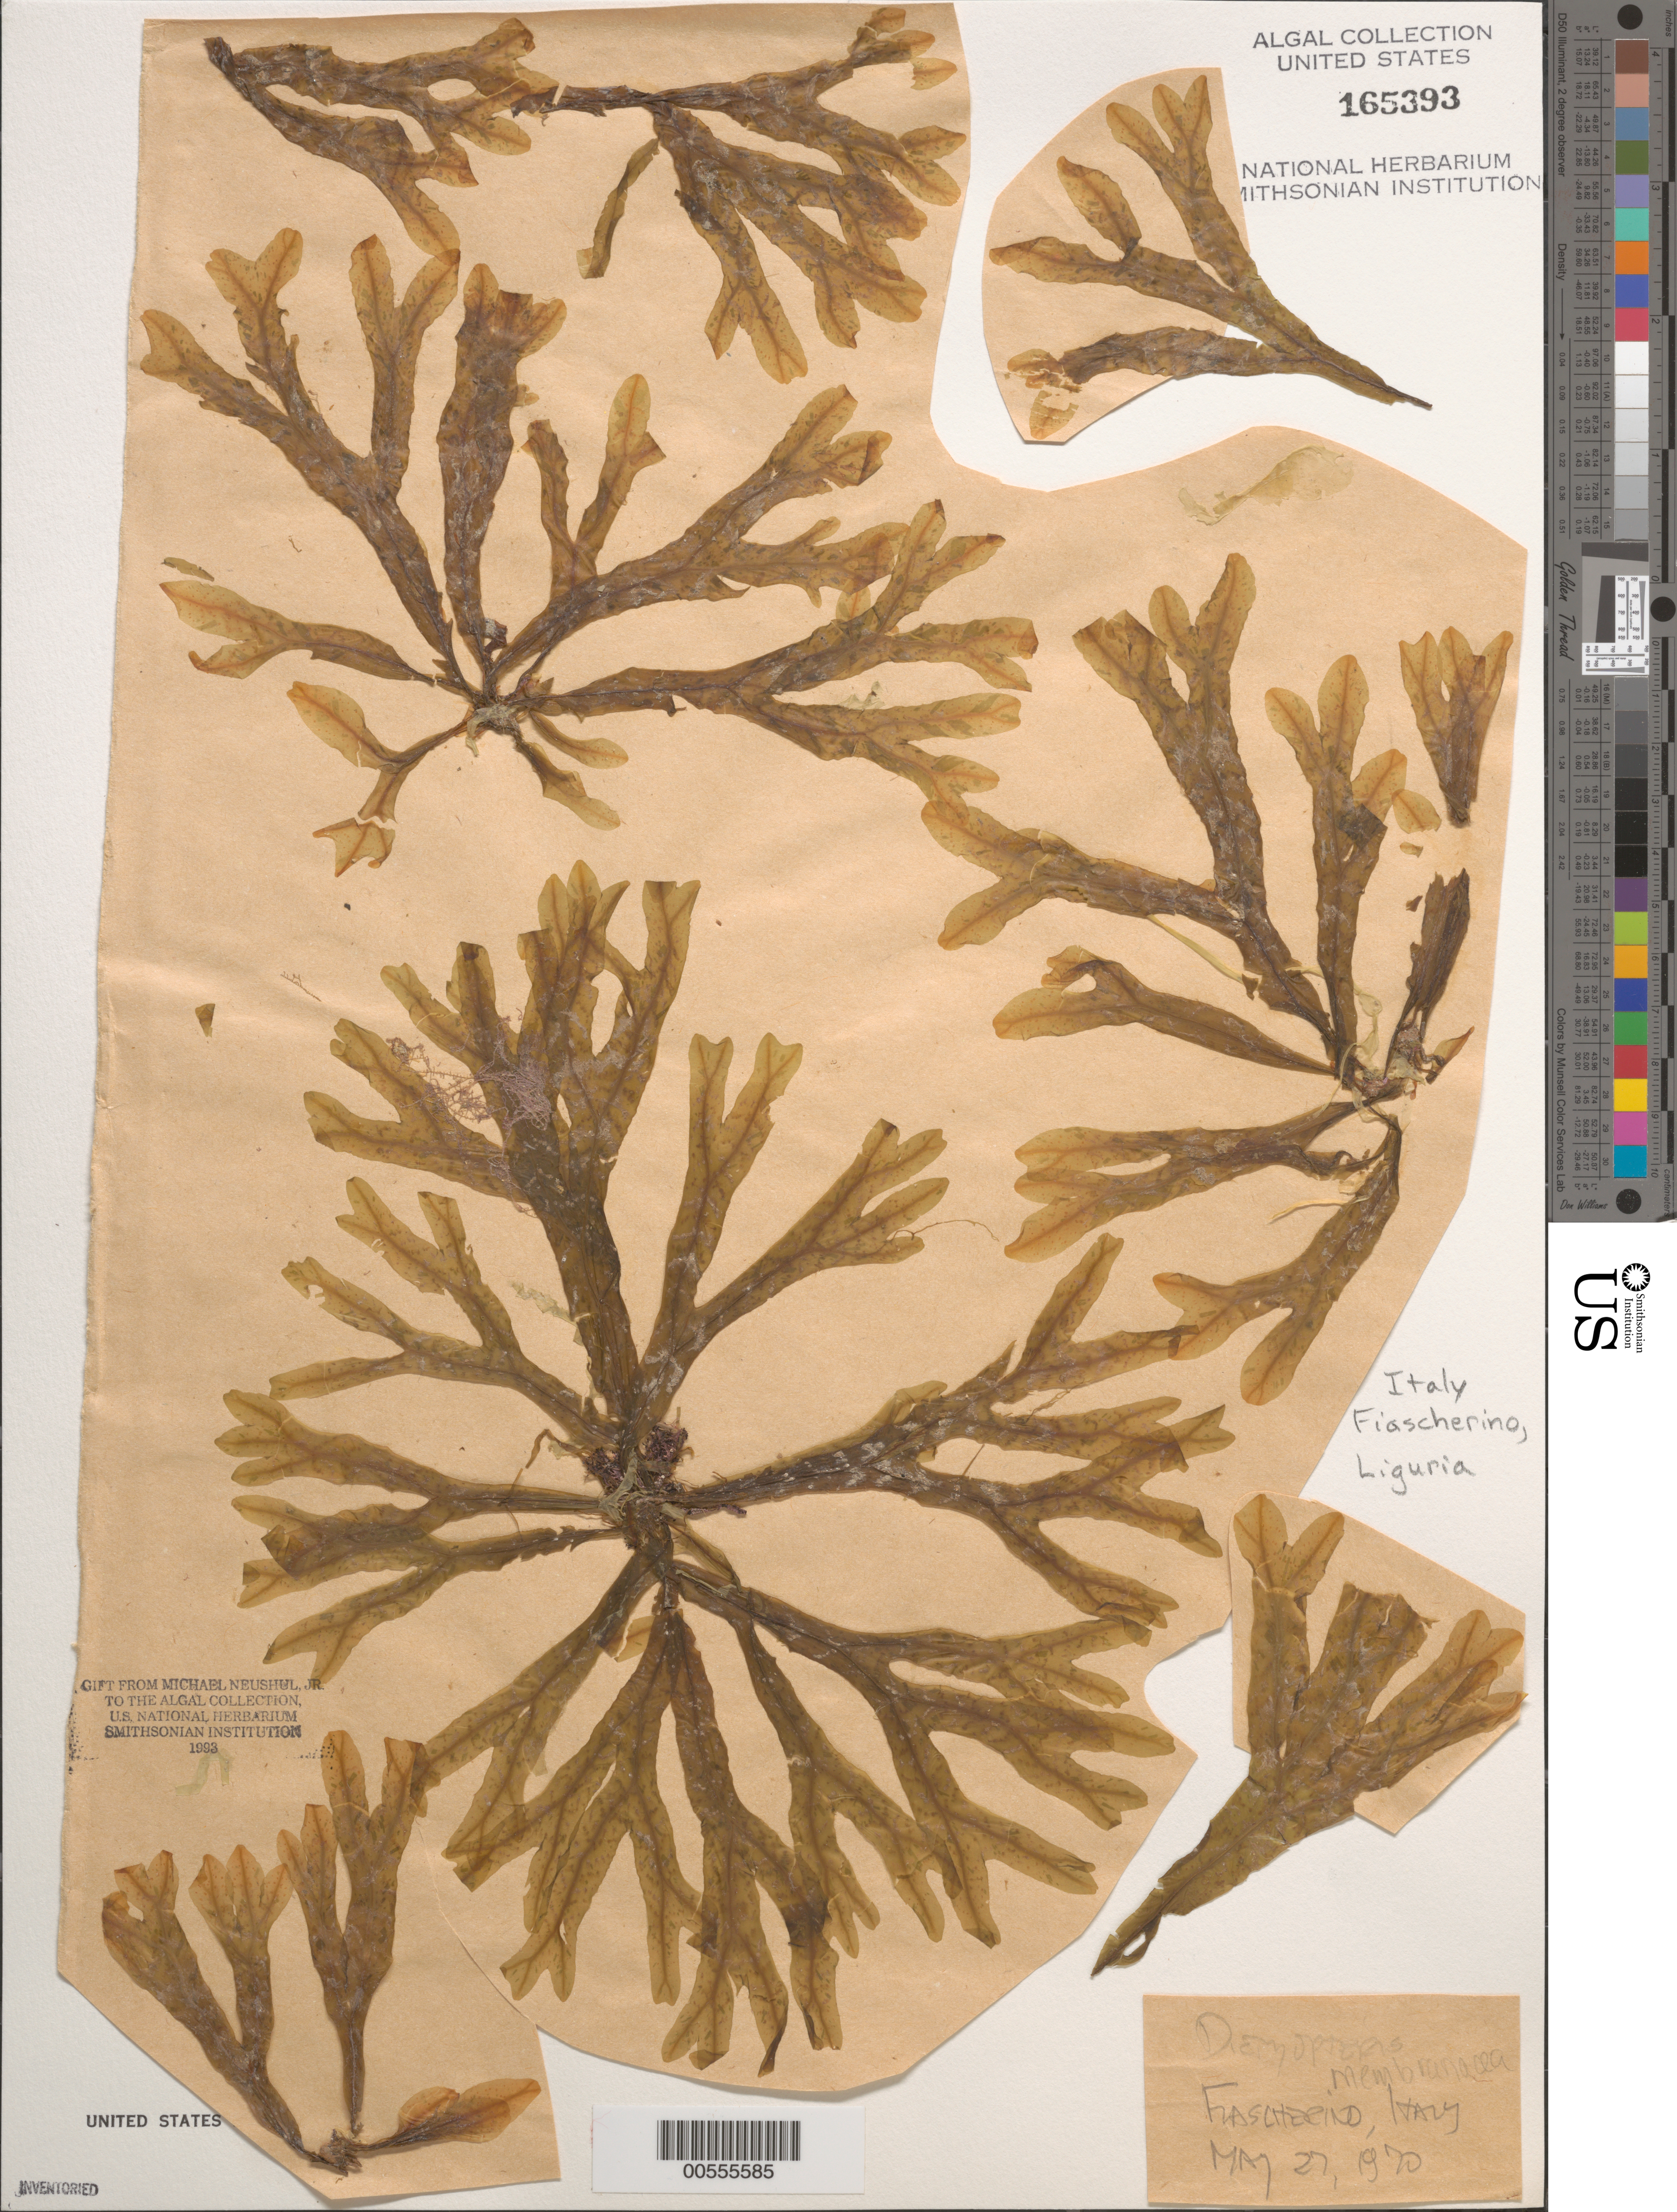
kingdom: Chromista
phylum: Ochrophyta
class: Phaeophyceae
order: Dictyotales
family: Dictyotaceae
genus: Dictyopteris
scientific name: Dictyopteris polypodioides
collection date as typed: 27 May 1970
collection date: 1970-05-27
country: Italy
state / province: Liguria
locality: Fiascherino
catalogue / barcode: US 165393